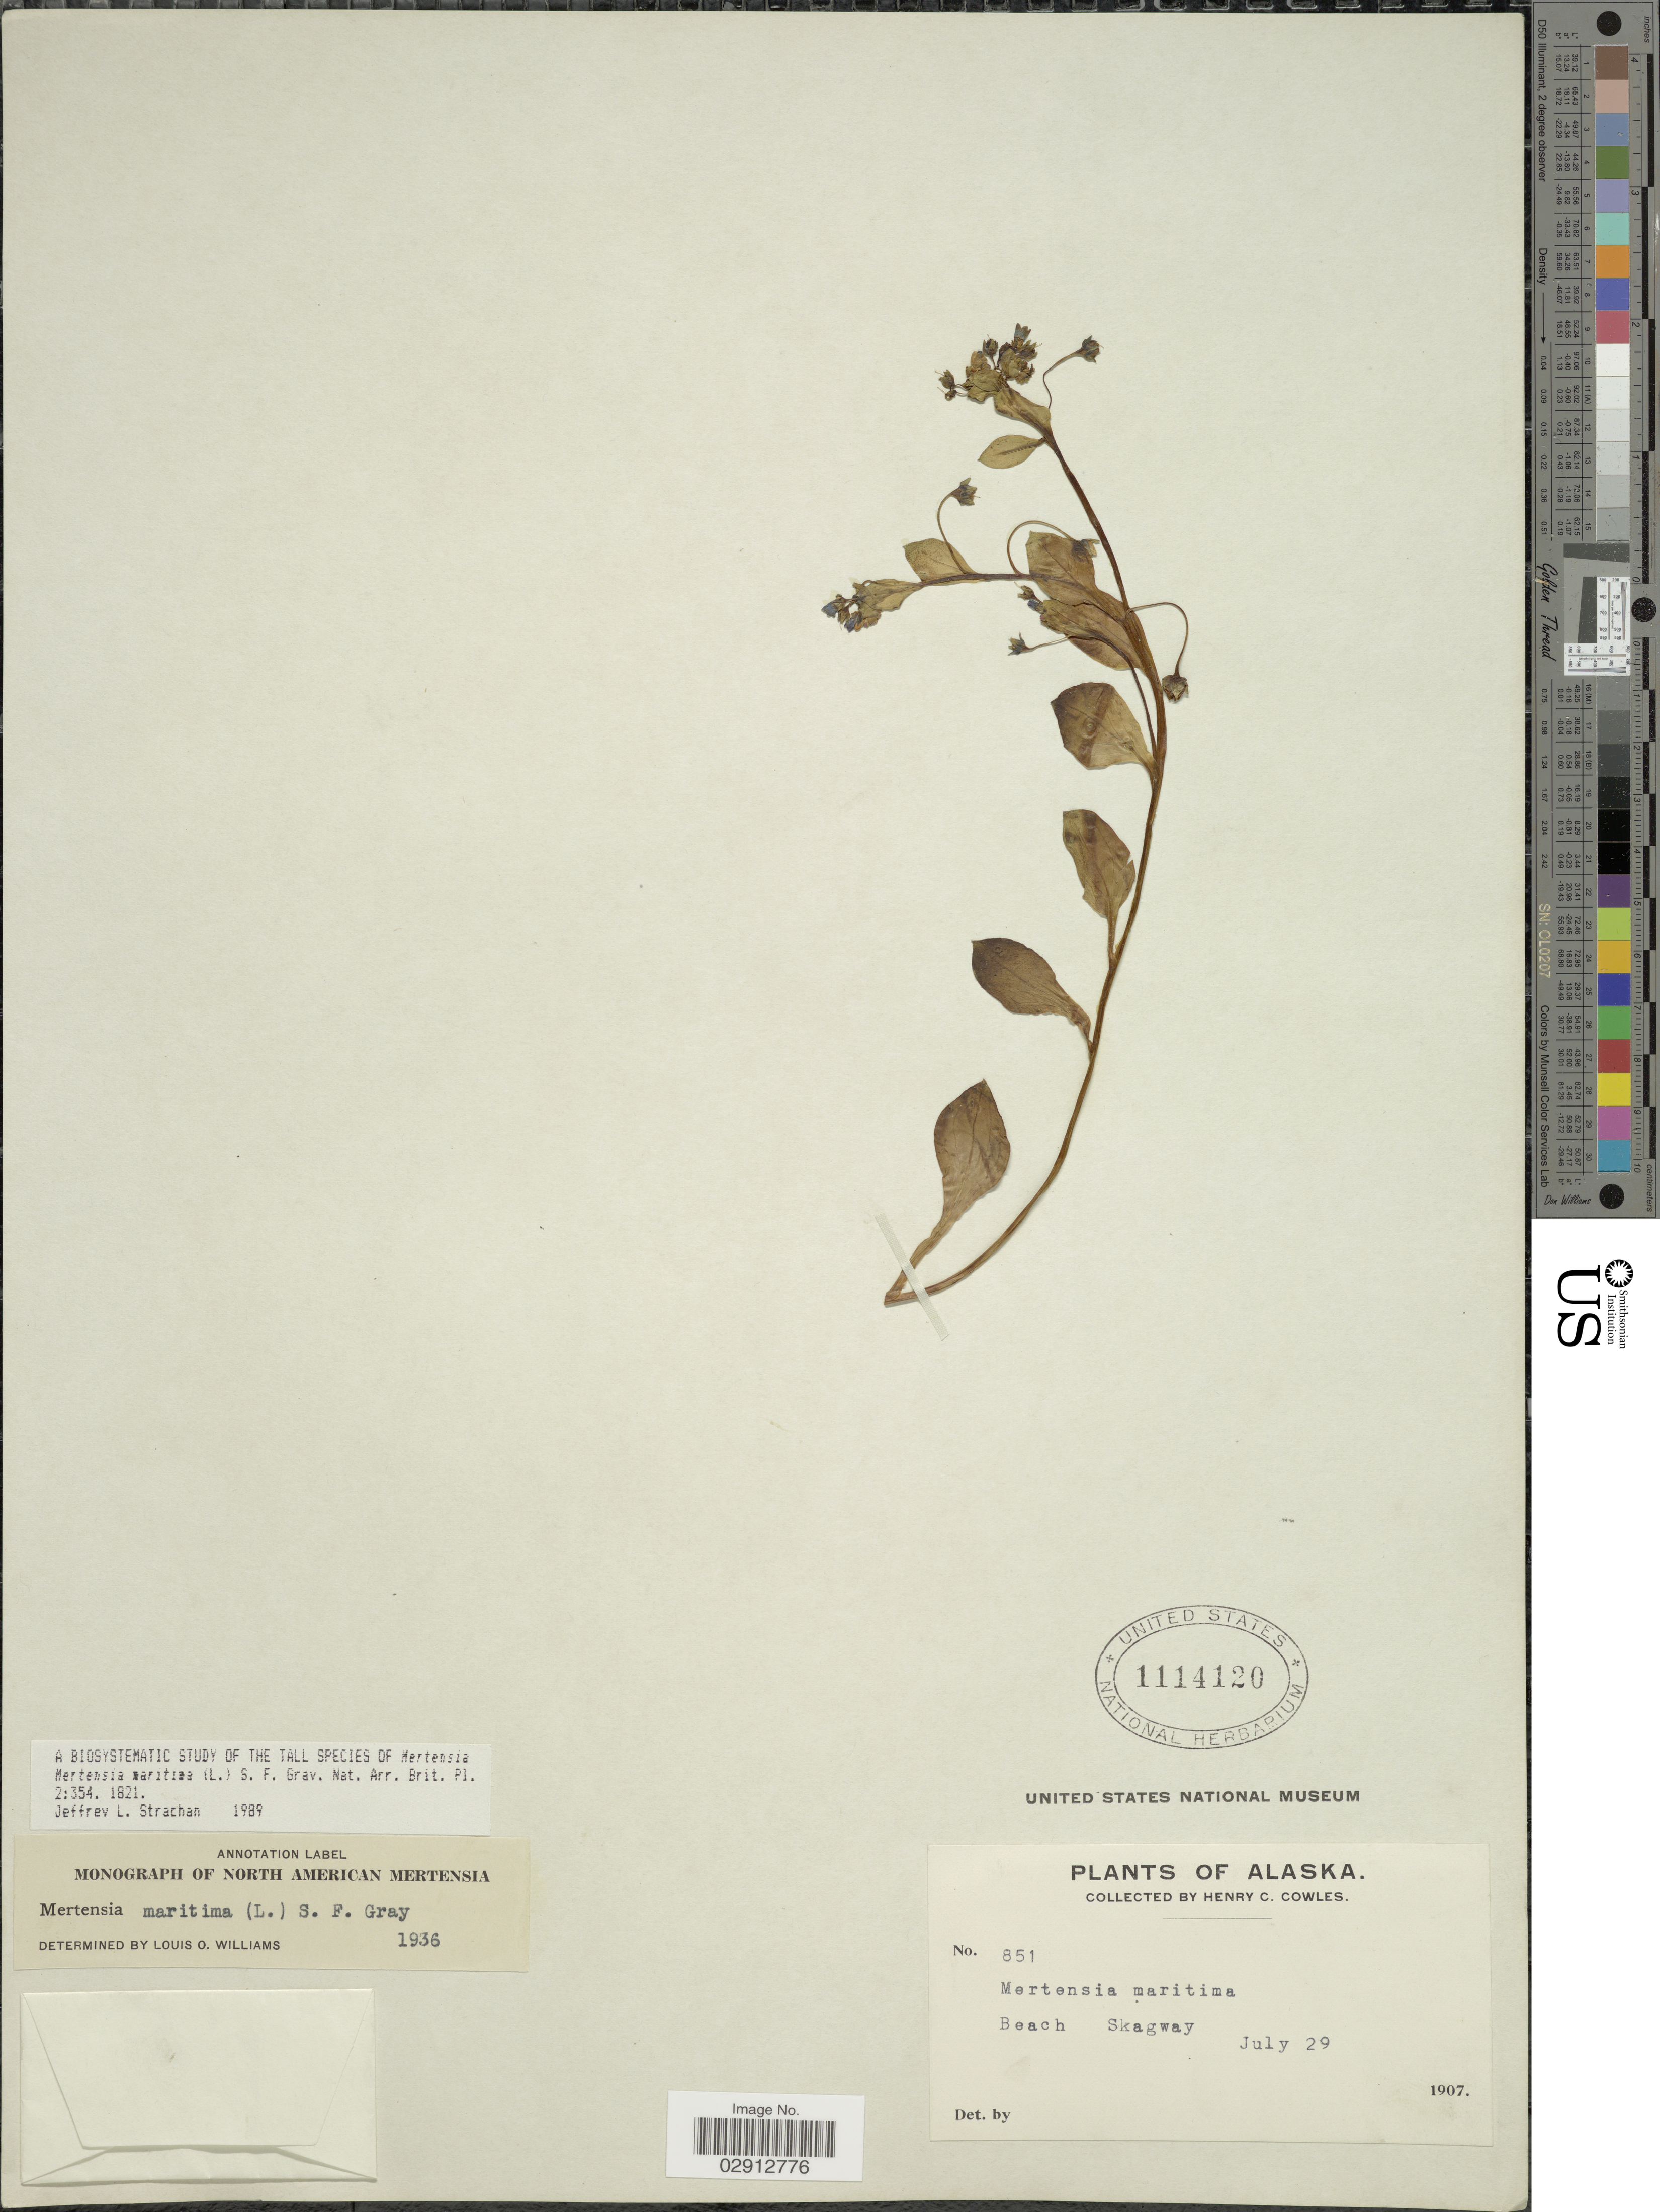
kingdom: Plantae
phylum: Tracheophyta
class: Magnoliopsida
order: Boraginales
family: Boraginaceae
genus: Mertensia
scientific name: Mertensia maritima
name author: (L.) S.F. Gray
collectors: H. Cowles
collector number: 851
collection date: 1907-07-29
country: United States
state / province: Alaska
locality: Beach Skagway.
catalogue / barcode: US 1114120